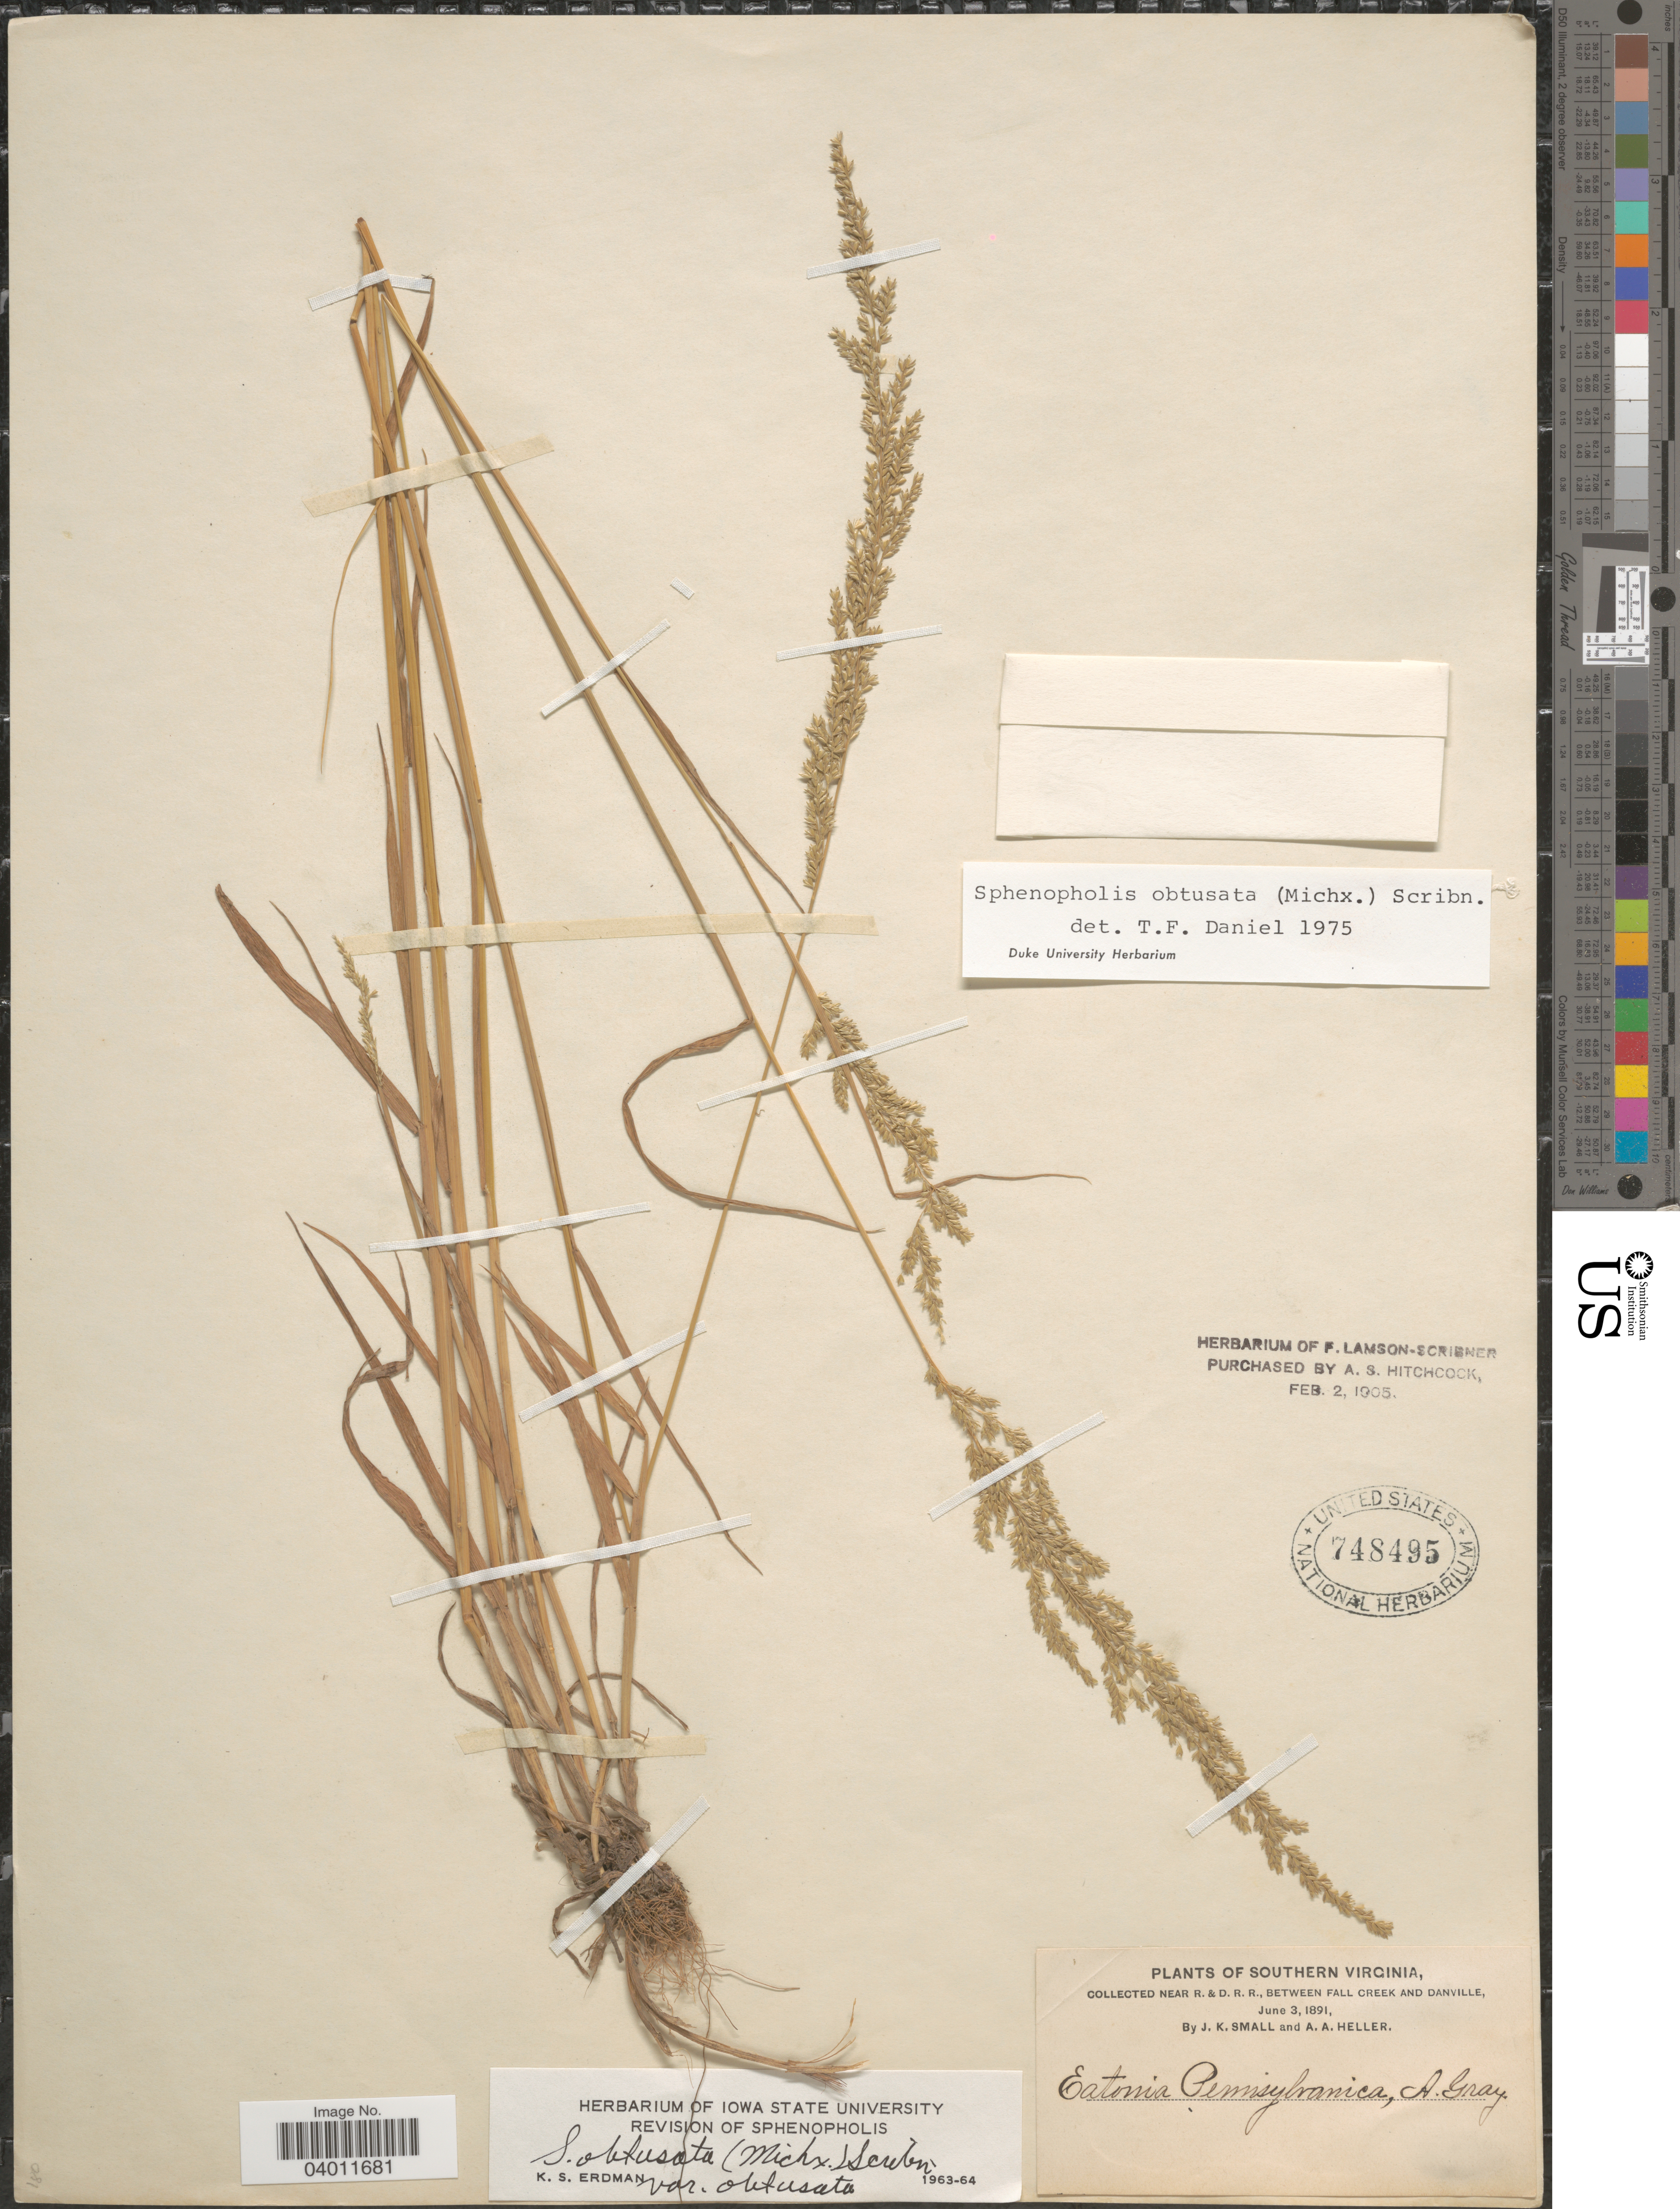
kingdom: Plantae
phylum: Tracheophyta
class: Liliopsida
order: Poales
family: Poaceae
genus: Sphenopholis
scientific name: Sphenopholis obtusata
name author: (Michx.) Scribn.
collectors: J. K. Small & A. A. Heller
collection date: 1891-06-03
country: United States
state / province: Virginia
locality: Southern Virginia. Near R. & D. R. R., between Fall Creek and Danville.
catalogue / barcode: US 748495